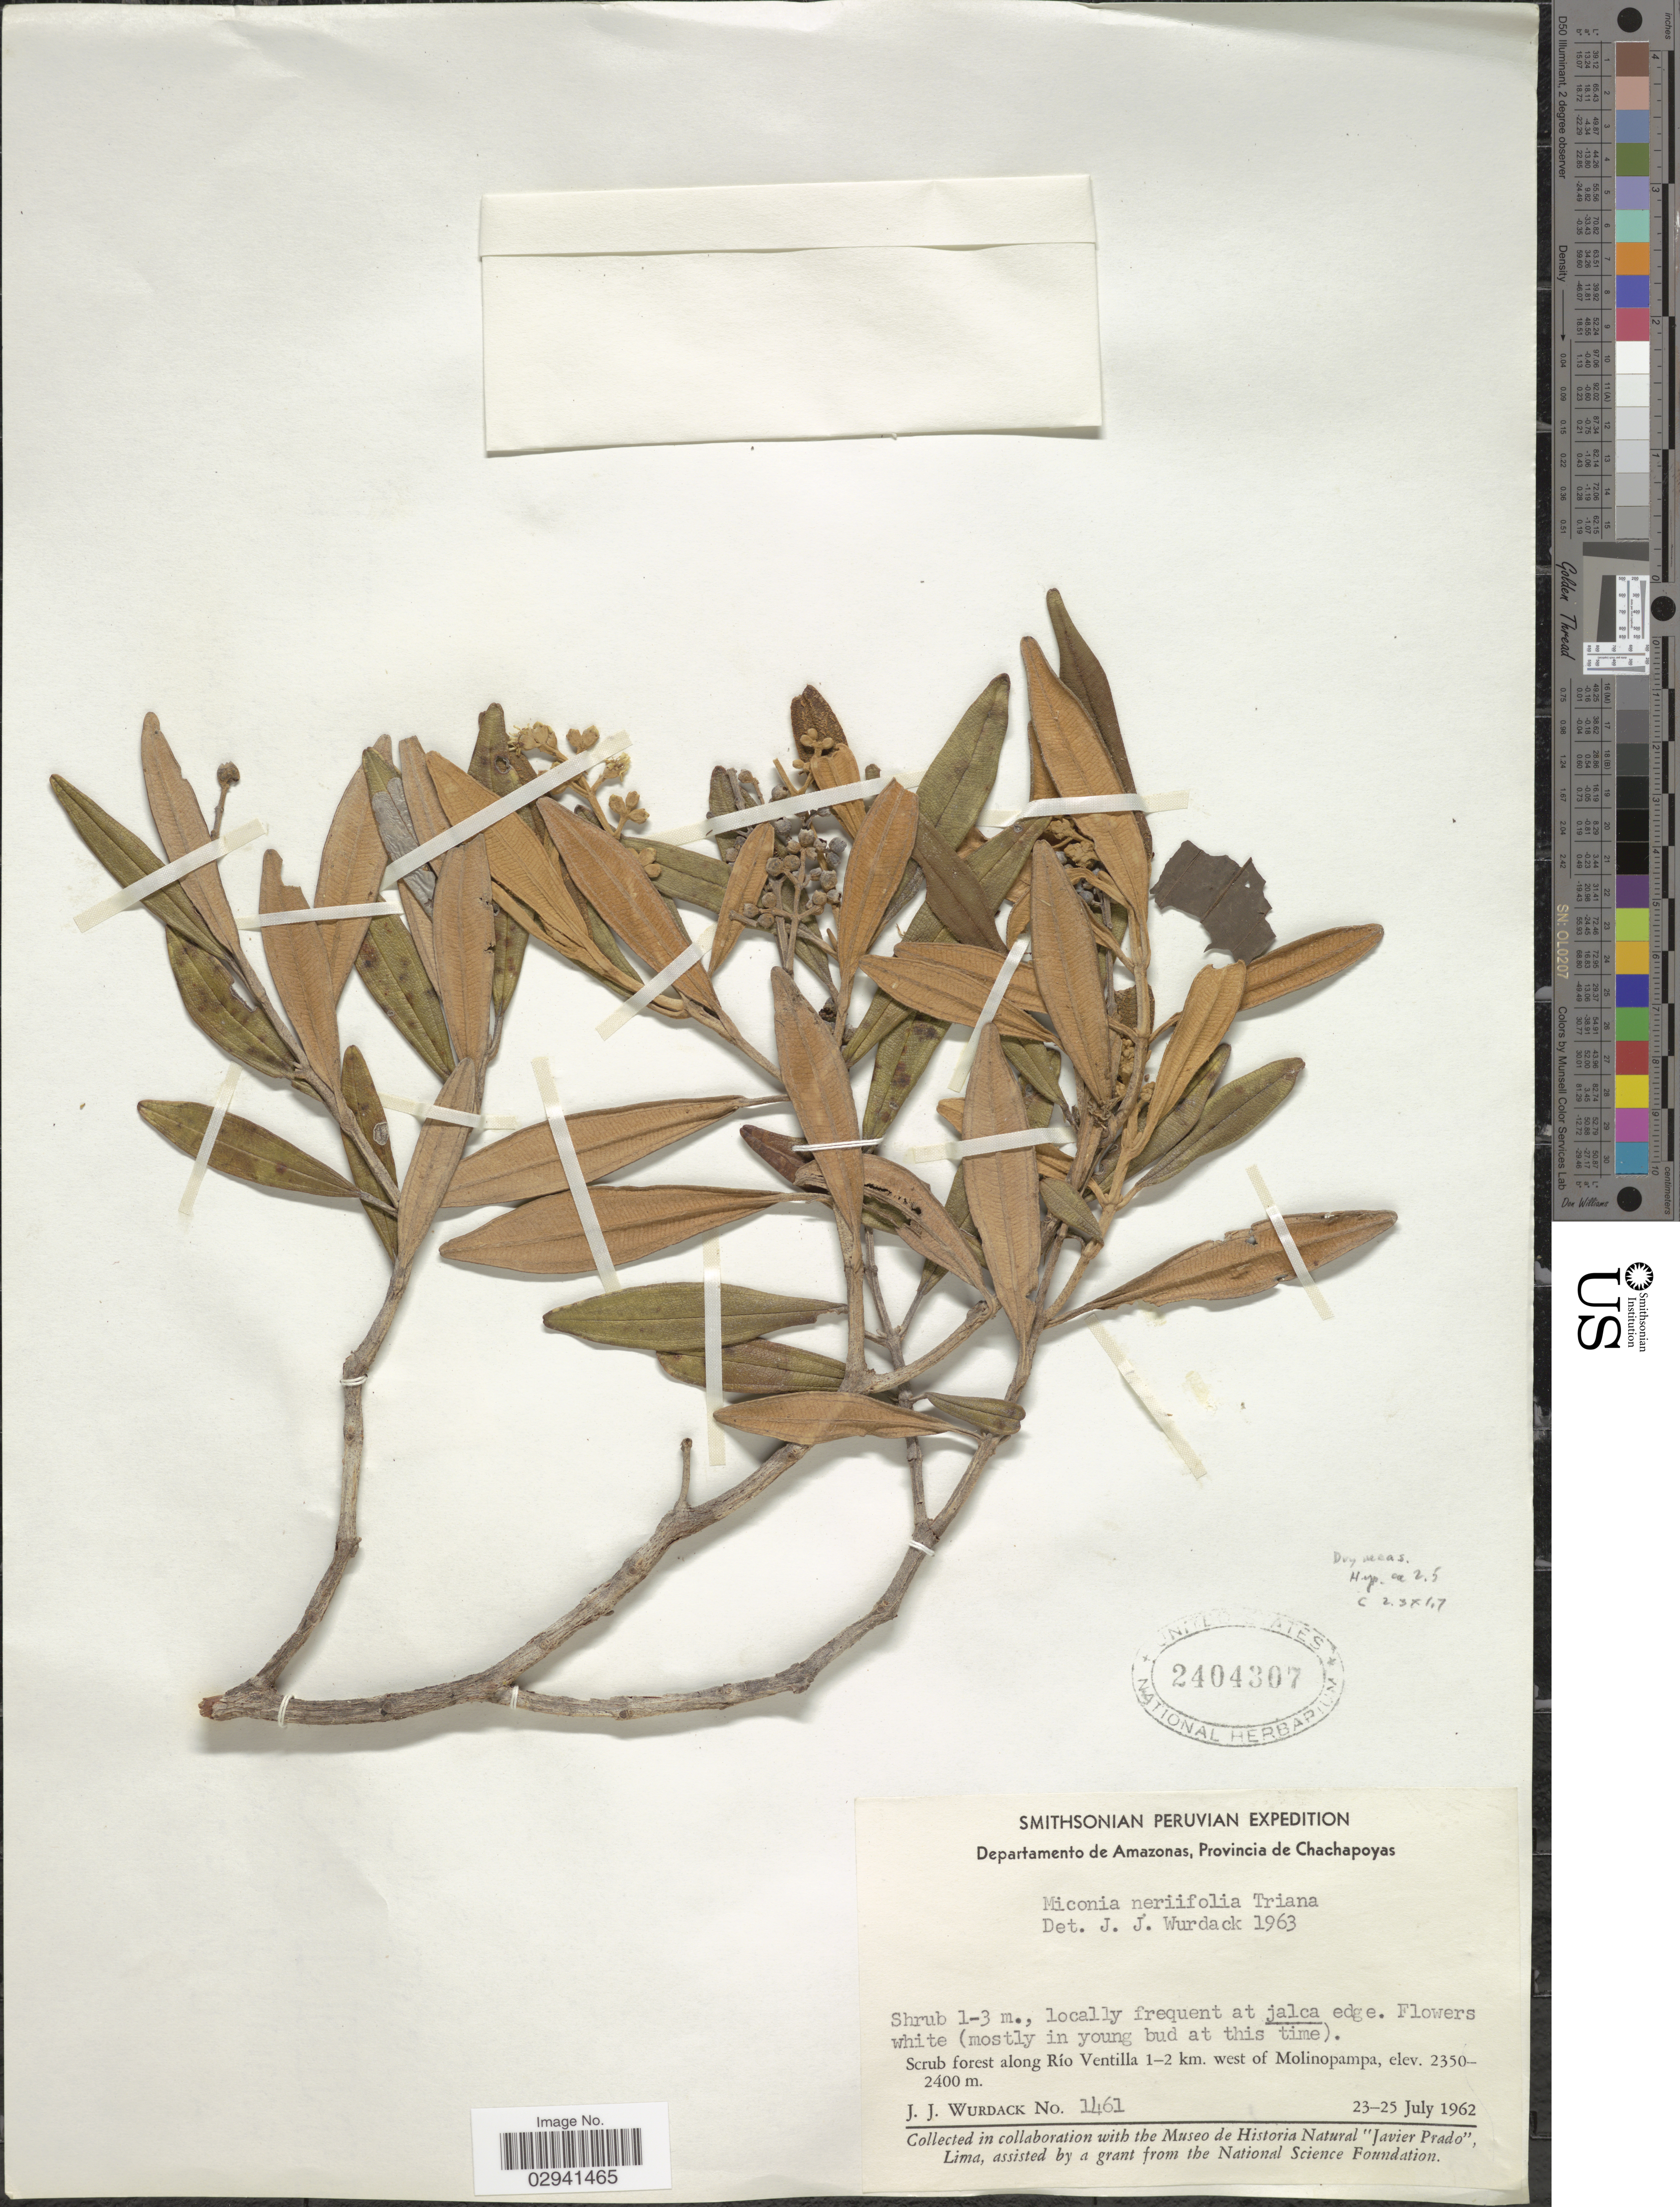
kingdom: Plantae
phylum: Tracheophyta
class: Magnoliopsida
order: Myrtales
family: Melastomataceae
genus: Miconia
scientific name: Miconia neriifolia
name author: Triana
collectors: J. J. Wurdack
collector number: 1461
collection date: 1962-07-23/1962-07-25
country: Peru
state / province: Amazonas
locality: Departamento de Amazonas, provincia de Chachapoyas, Scrub forest along Río Ventilla 1-2 km. west of Molinopampa.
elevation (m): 2350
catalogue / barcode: US 2404307